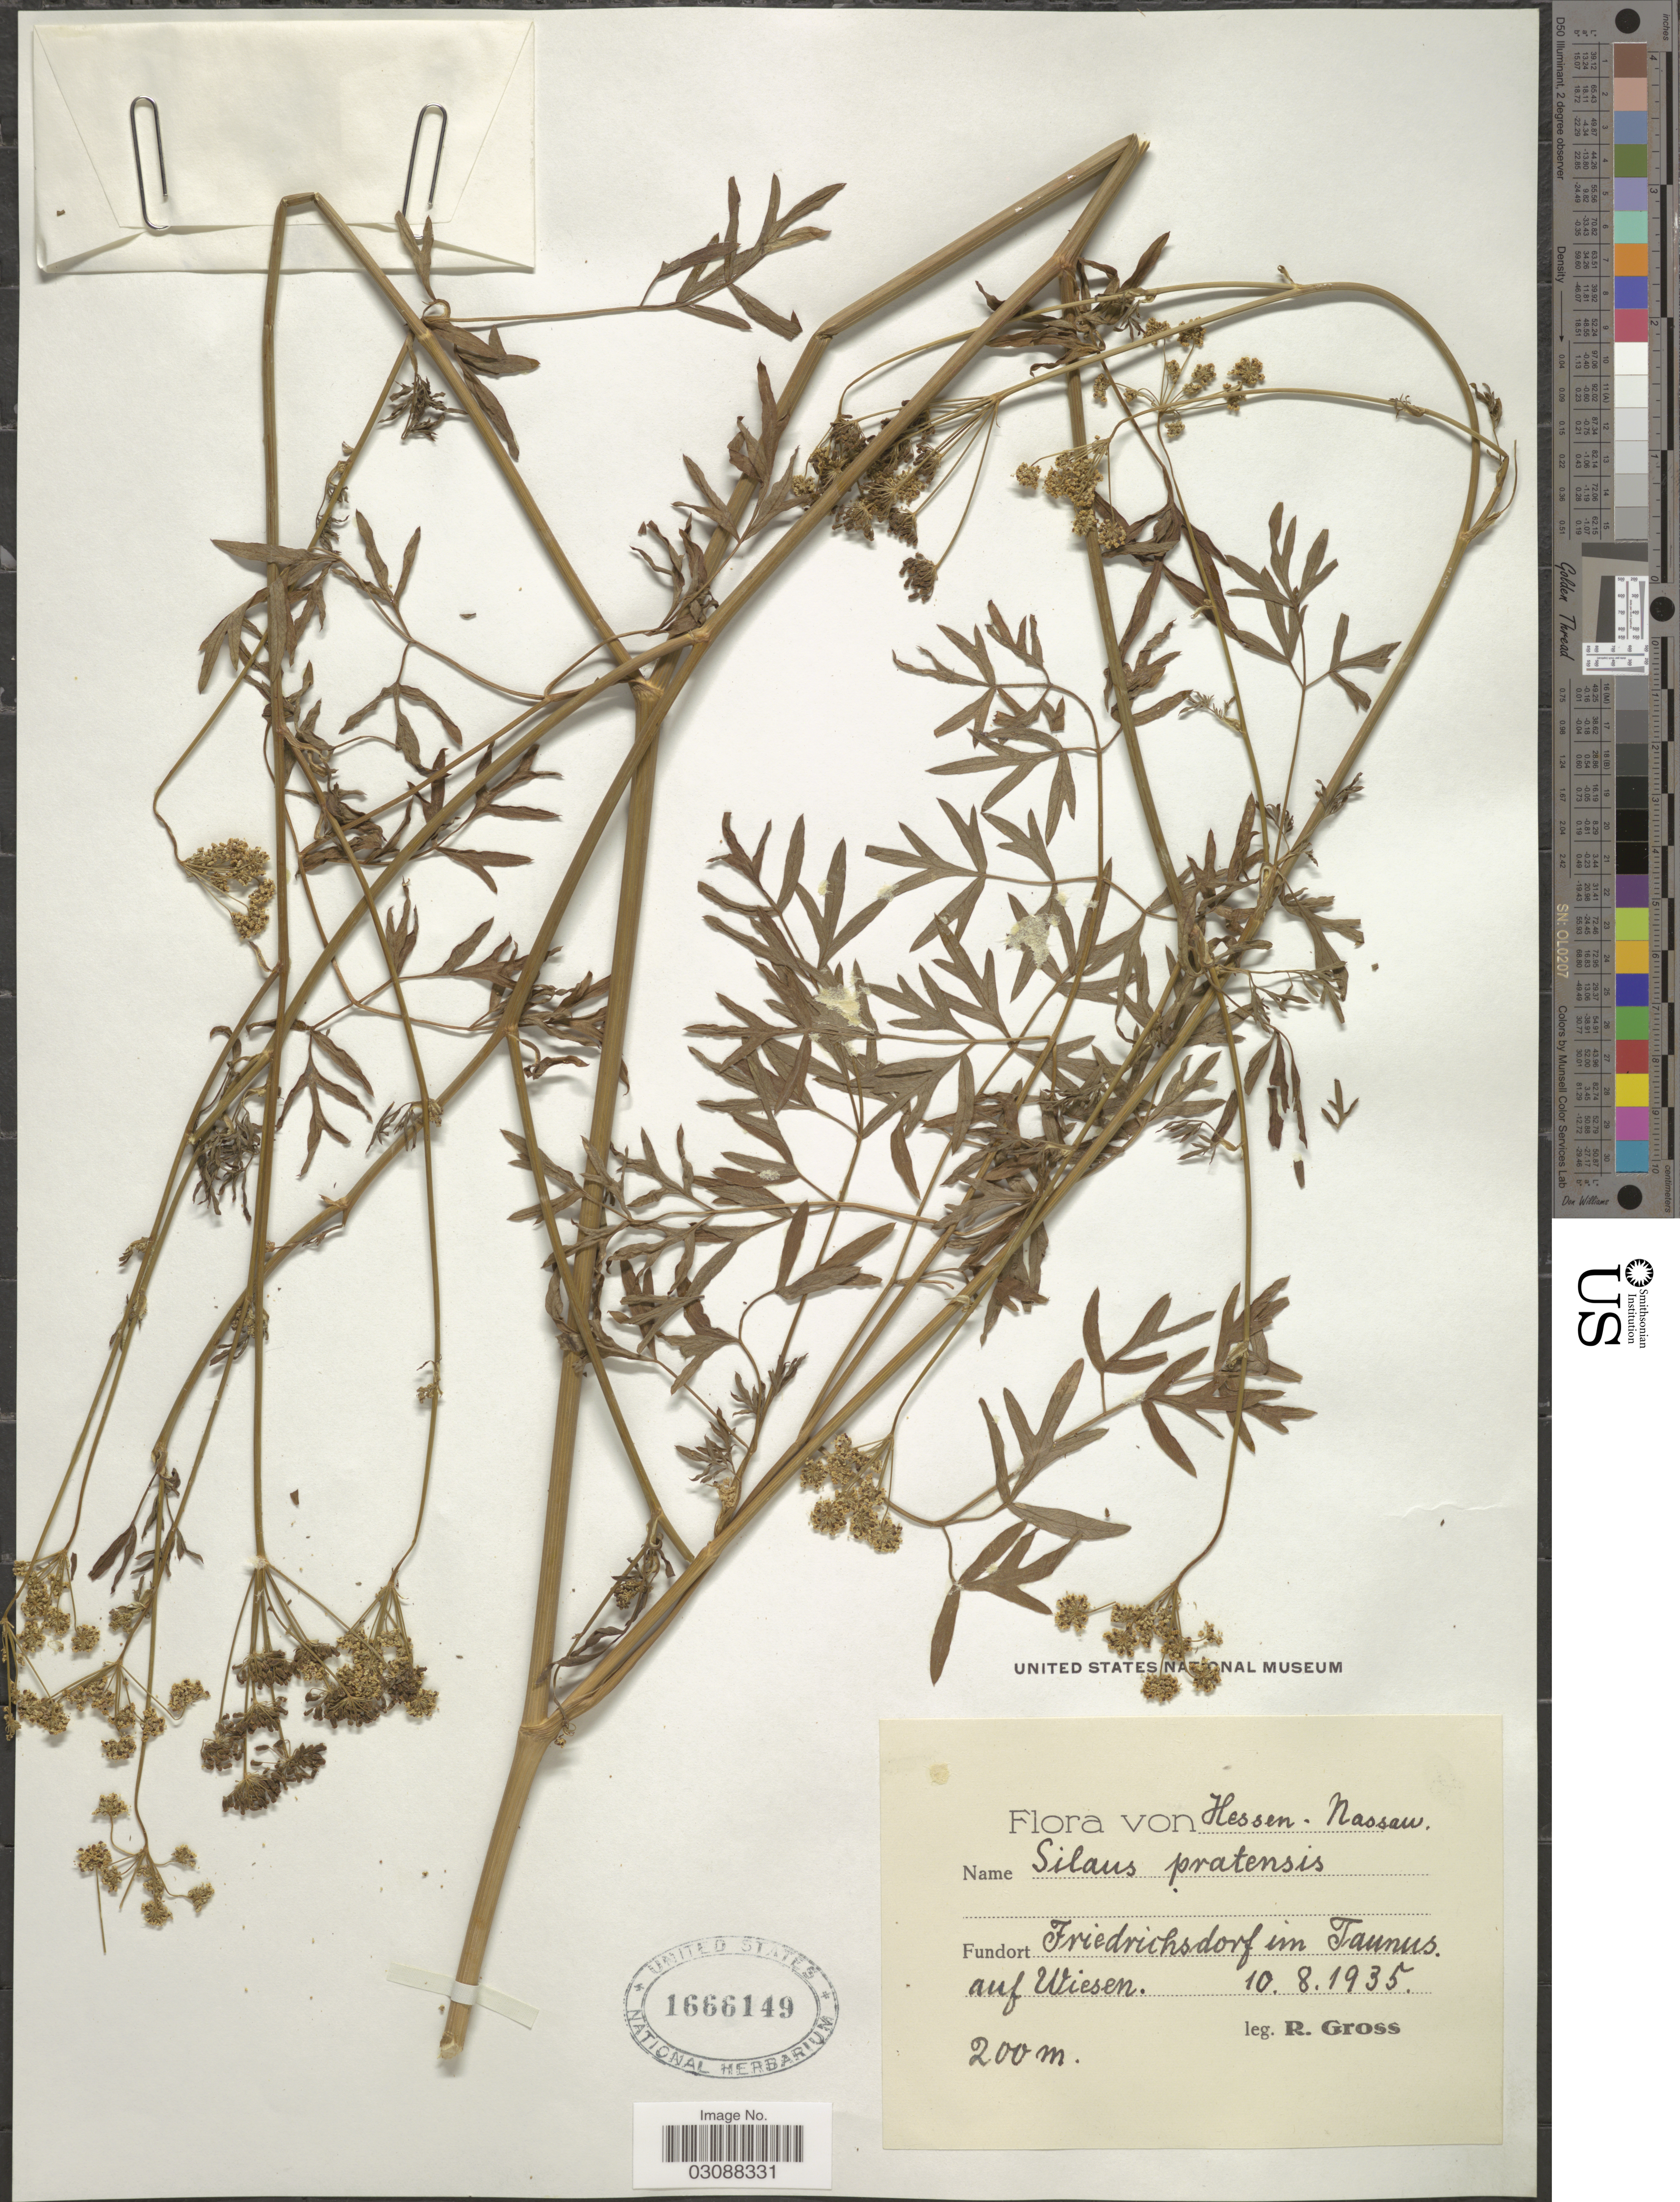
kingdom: Plantae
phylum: Tracheophyta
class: Magnoliopsida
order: Apiales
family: Apiaceae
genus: Silaus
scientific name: Silaus pratensis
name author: (Crantz) Besser ex Schult.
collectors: R. Gross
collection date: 1935-08-10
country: Germany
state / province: Hesse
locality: Deutschland. Hessen-Nassau. Friedrichsdorf im Taunus auf Wiesen.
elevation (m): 200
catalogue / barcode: US 1666149